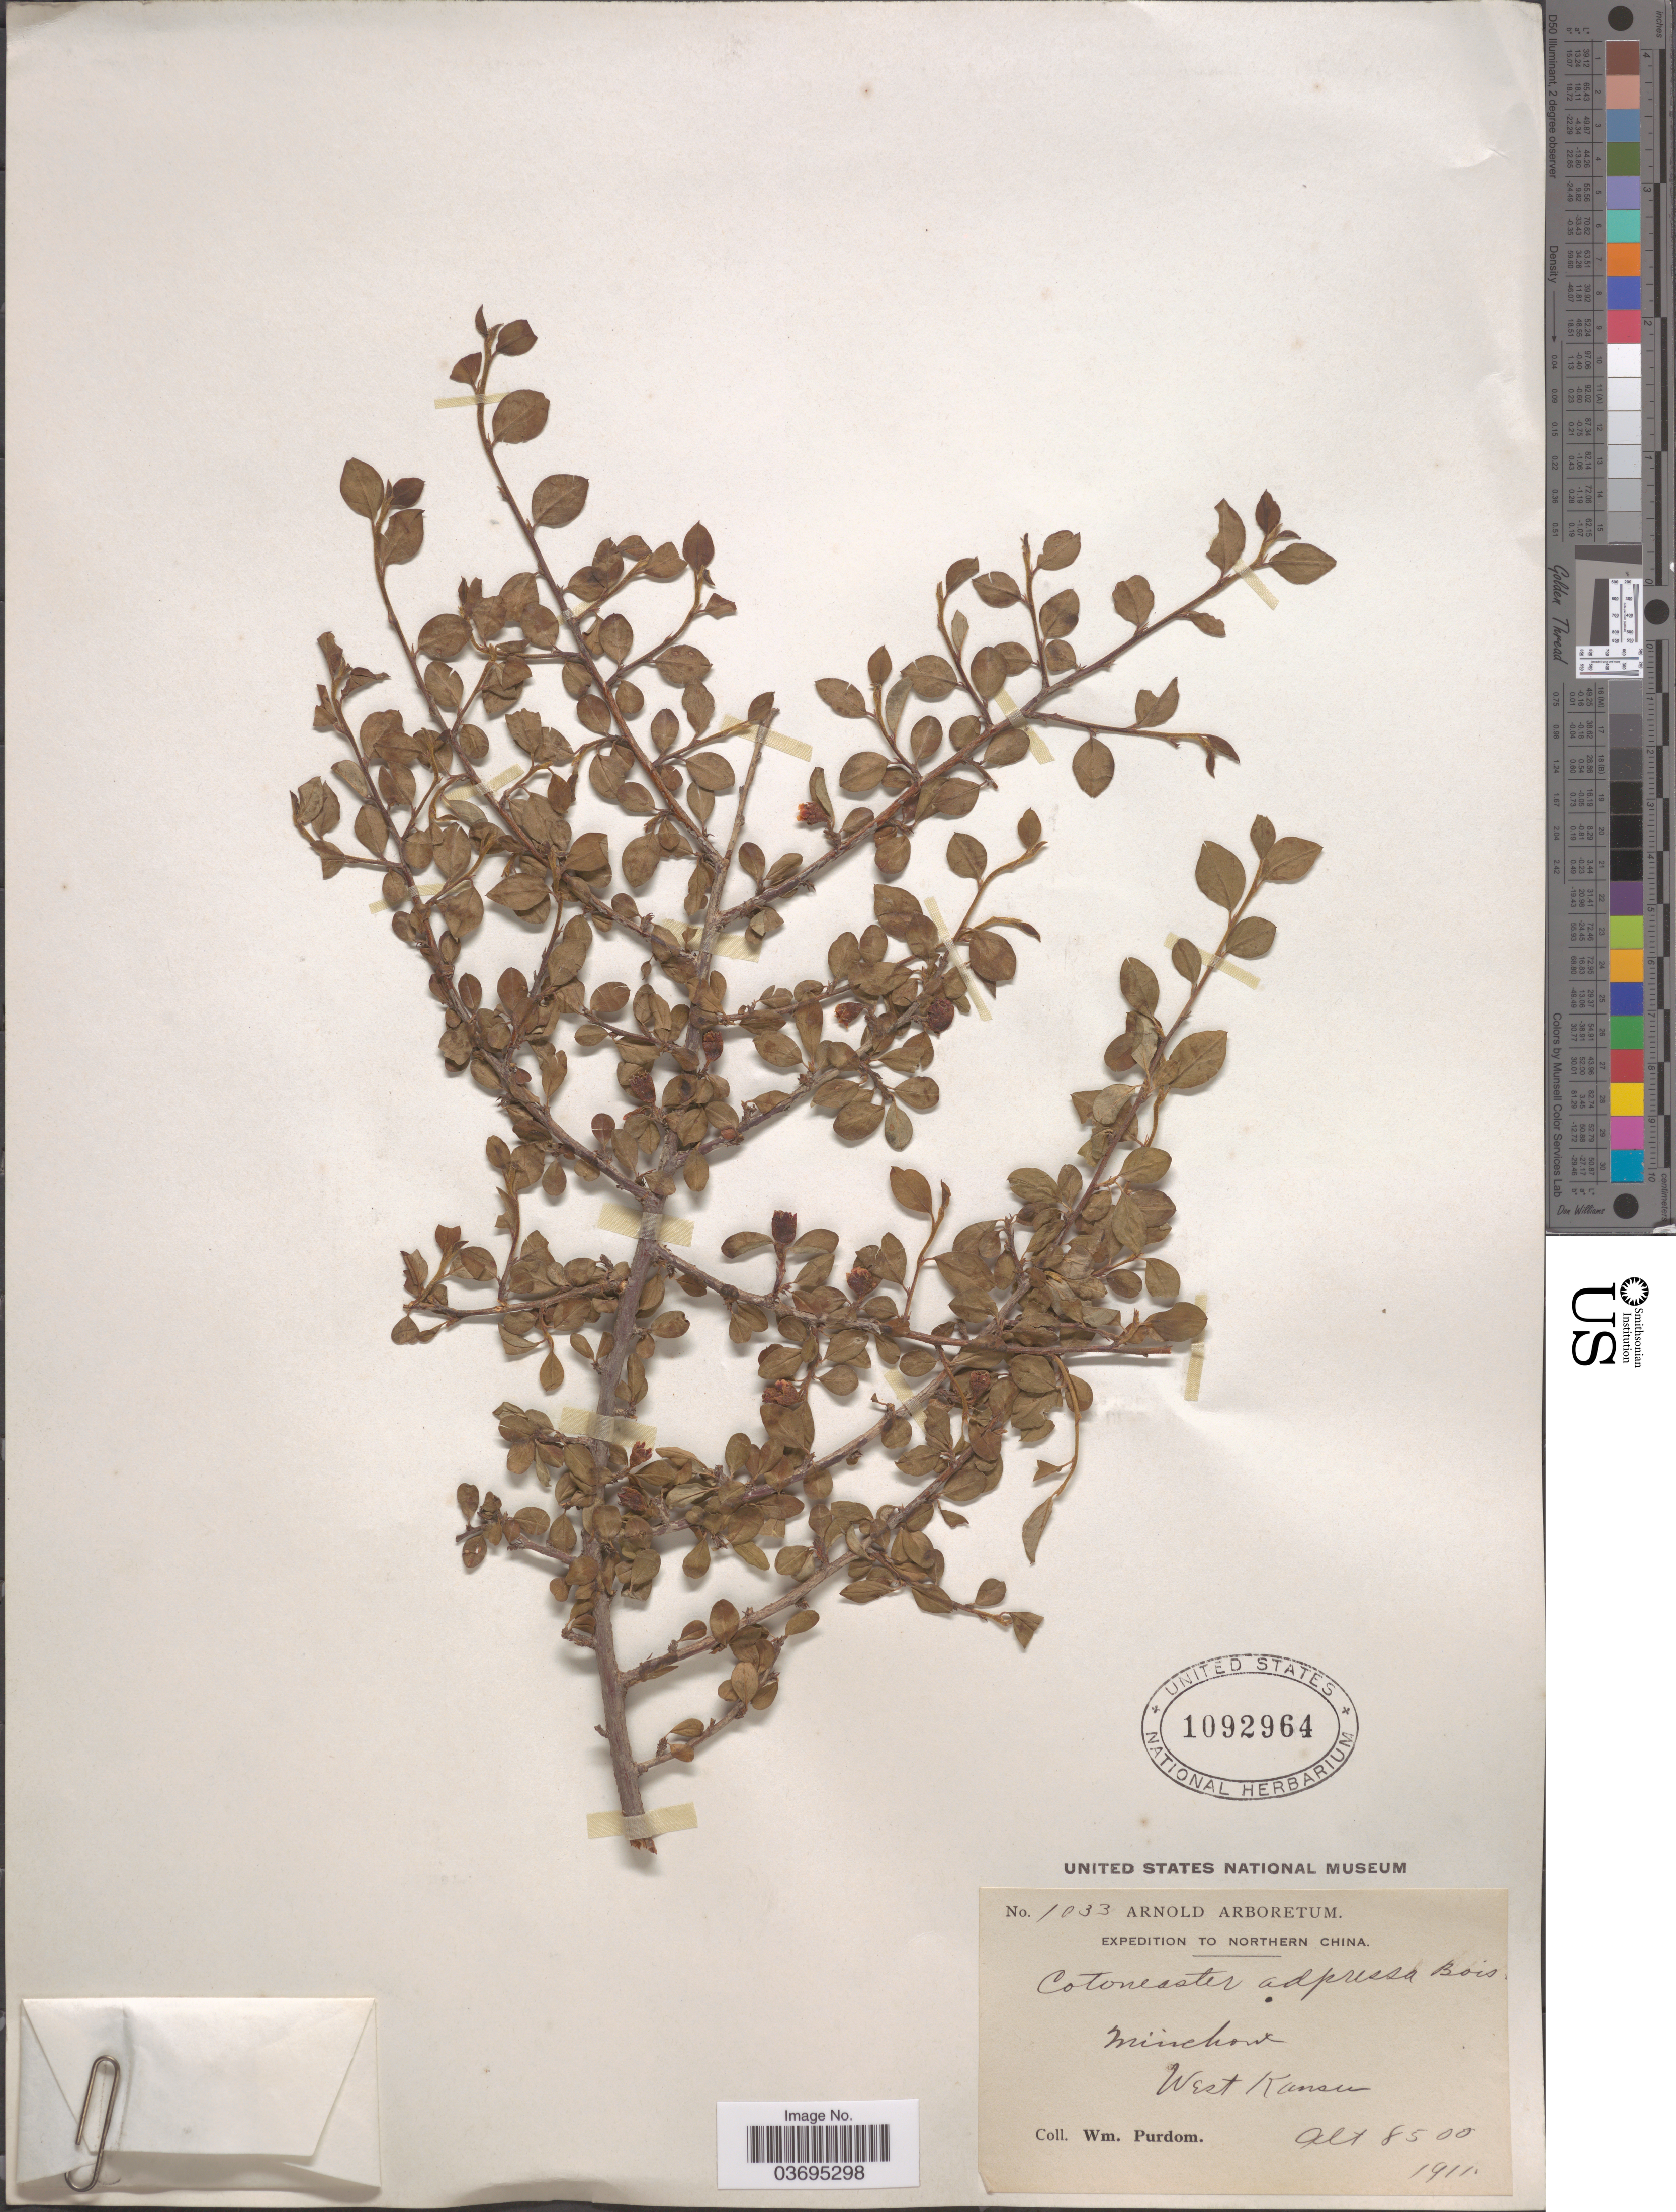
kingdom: Plantae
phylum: Tracheophyta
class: Magnoliopsida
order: Rosales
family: Rosaceae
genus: Cotoneaster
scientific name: Cotoneaster adpressus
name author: Bois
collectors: W. Purdom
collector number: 1033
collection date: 1911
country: China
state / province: Gansu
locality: Northern China. Minchow, West Kansu.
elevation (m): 2591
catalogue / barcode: US 1092964